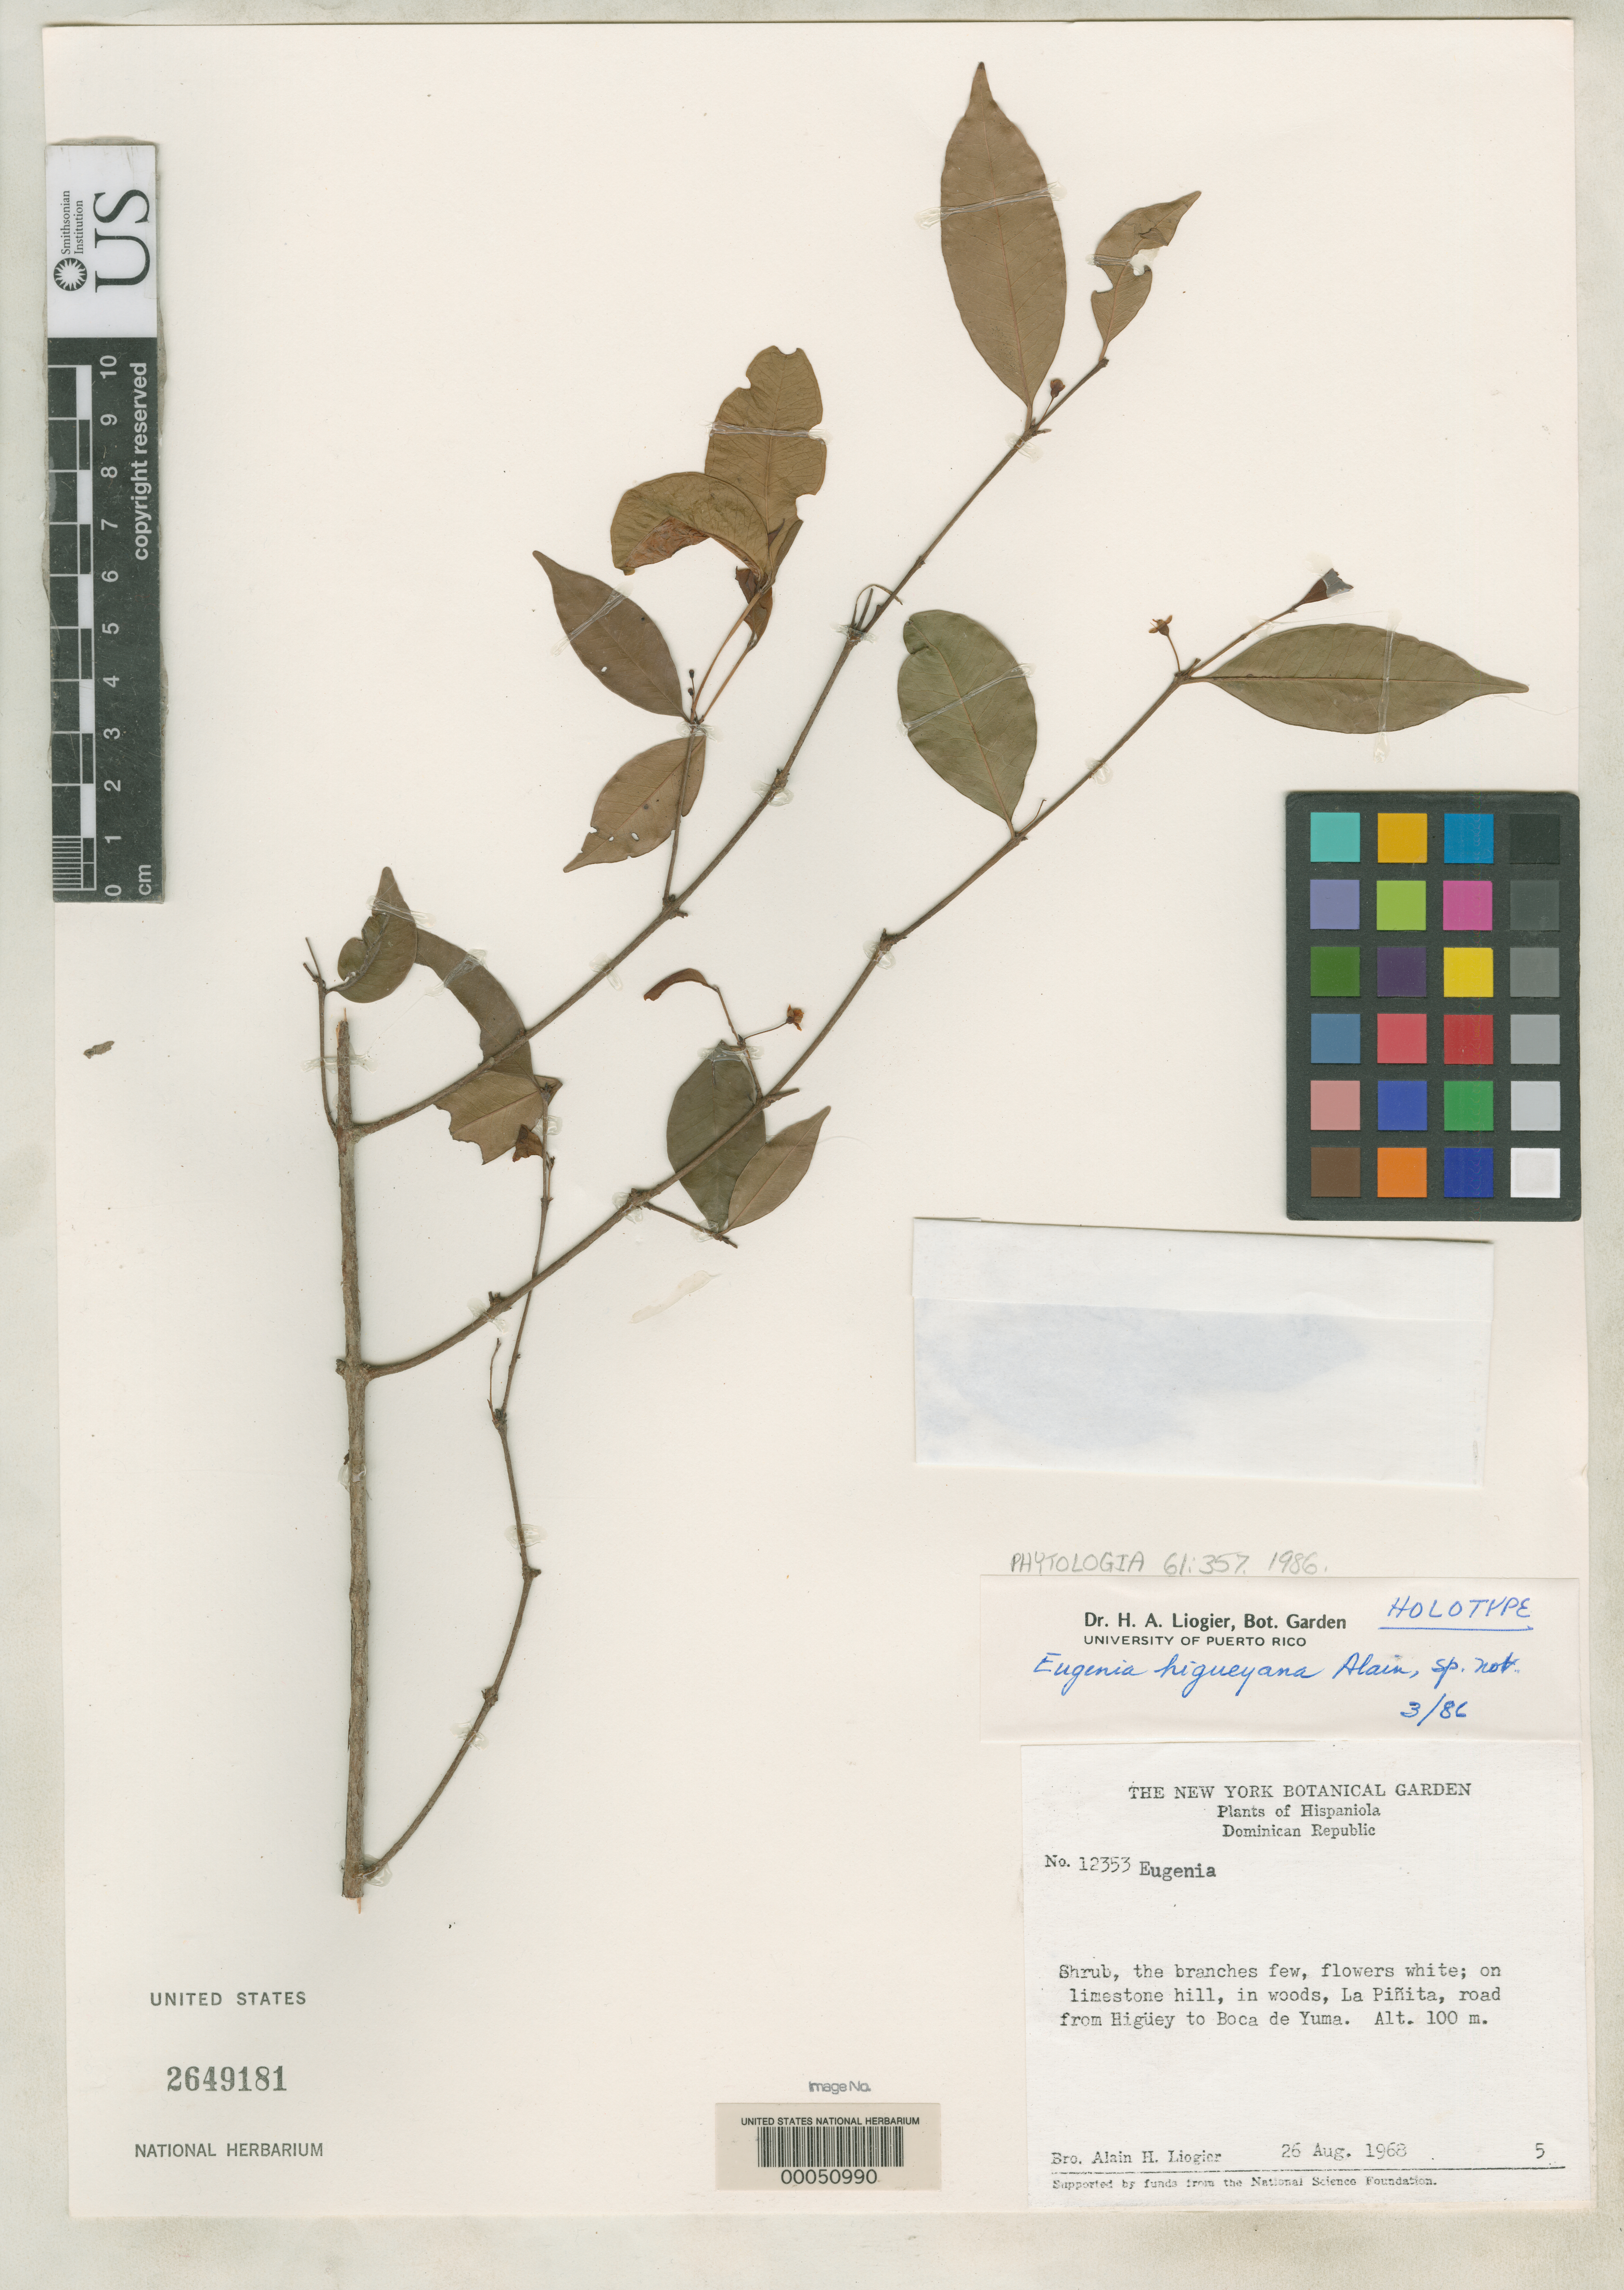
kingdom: Plantae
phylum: Tracheophyta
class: Magnoliopsida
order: Myrtales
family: Myrtaceae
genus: Eugenia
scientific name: Eugenia hiqueyana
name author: Alain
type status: Holotype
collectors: A. H. Liogier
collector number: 12353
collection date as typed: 26 Aug 1968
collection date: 1968-08-26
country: Dominican Republic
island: Hispaniola Island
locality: La Pinita, road from Hiquey to Boca de Yuma.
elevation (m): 100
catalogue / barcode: US 2649181